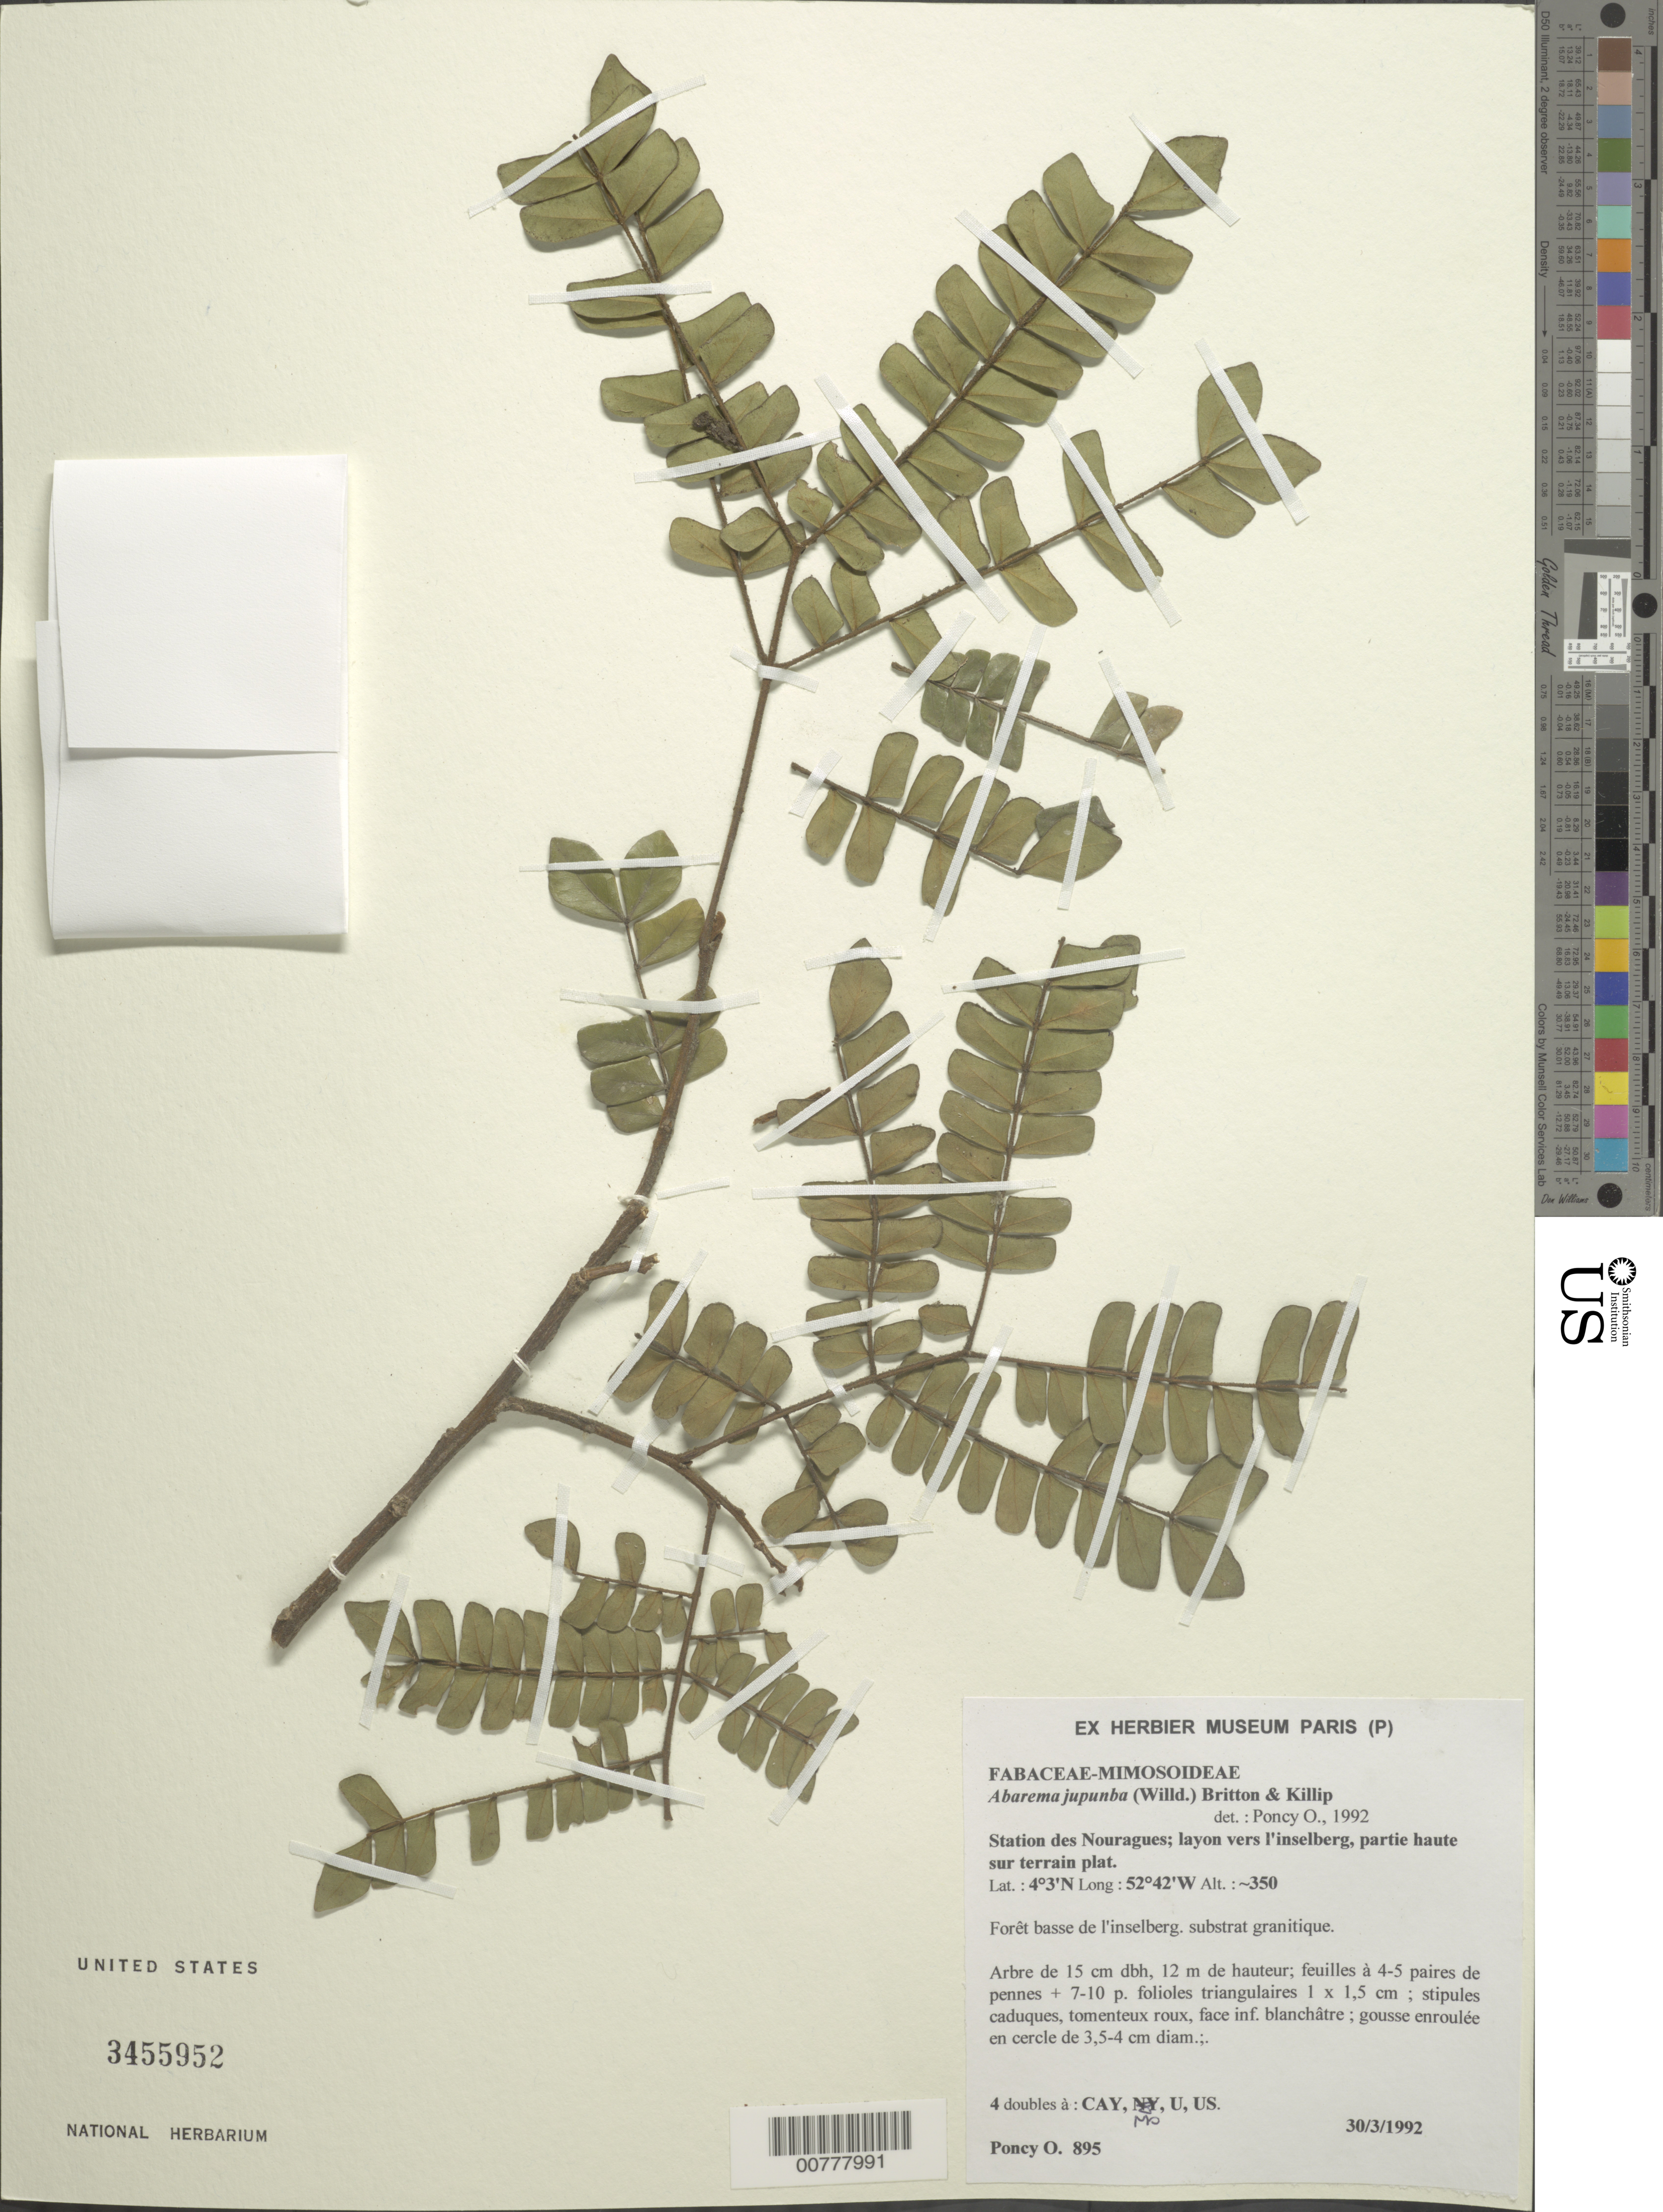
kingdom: Plantae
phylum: Tracheophyta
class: Magnoliopsida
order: Fabales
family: Fabaceae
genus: Abarema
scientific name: Abarema jupunba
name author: (Willd.) Britton & Killip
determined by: Poncy, O.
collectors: O. Poncy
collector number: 895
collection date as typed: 30-Mar-92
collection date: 1992-03-30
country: French Guiana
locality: Station des Nouragues, layon vers l'inselberg, partie haute sur terrain plat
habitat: Forêt basse d'inselberg, substrat granitique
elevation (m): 350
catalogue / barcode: US 3455952